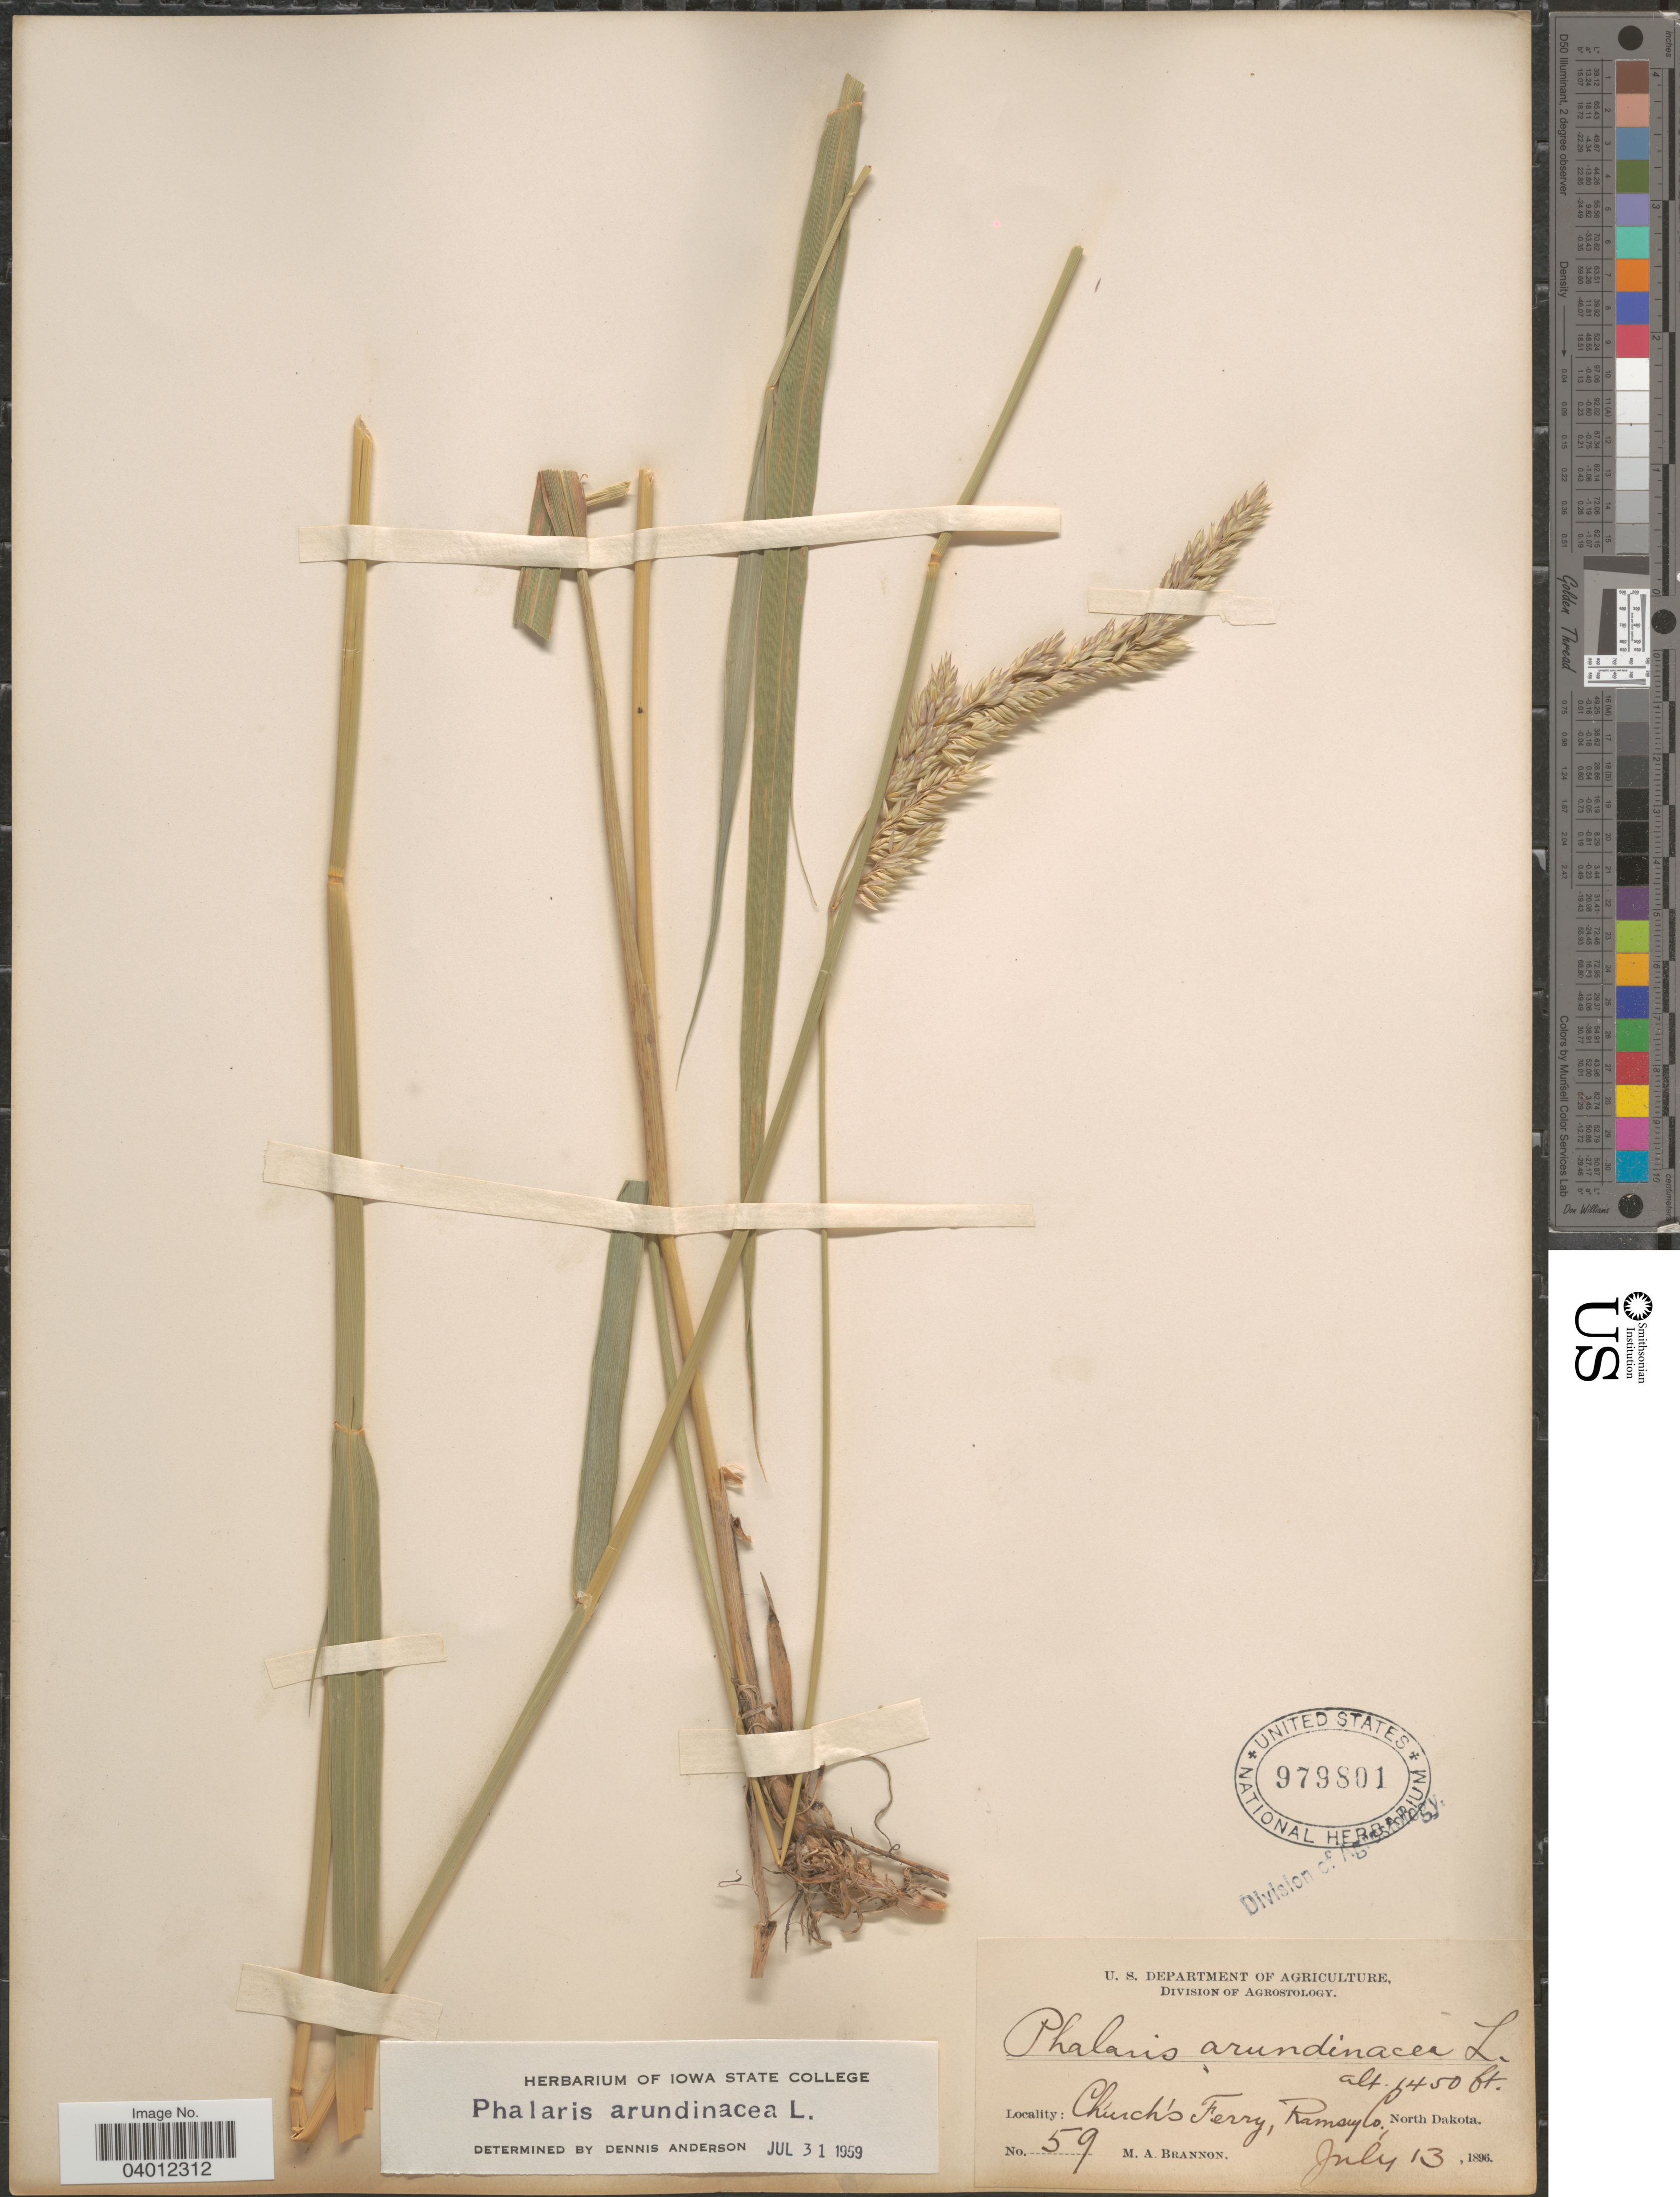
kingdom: Plantae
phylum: Tracheophyta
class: Liliopsida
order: Poales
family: Poaceae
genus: Phalaris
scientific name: Phalaris arundinacea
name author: L.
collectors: M. Brannon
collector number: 59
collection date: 1896-07-13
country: United States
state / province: North Dakota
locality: Church's Ferry, Ramsey Co.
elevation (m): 442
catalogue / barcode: US 979801